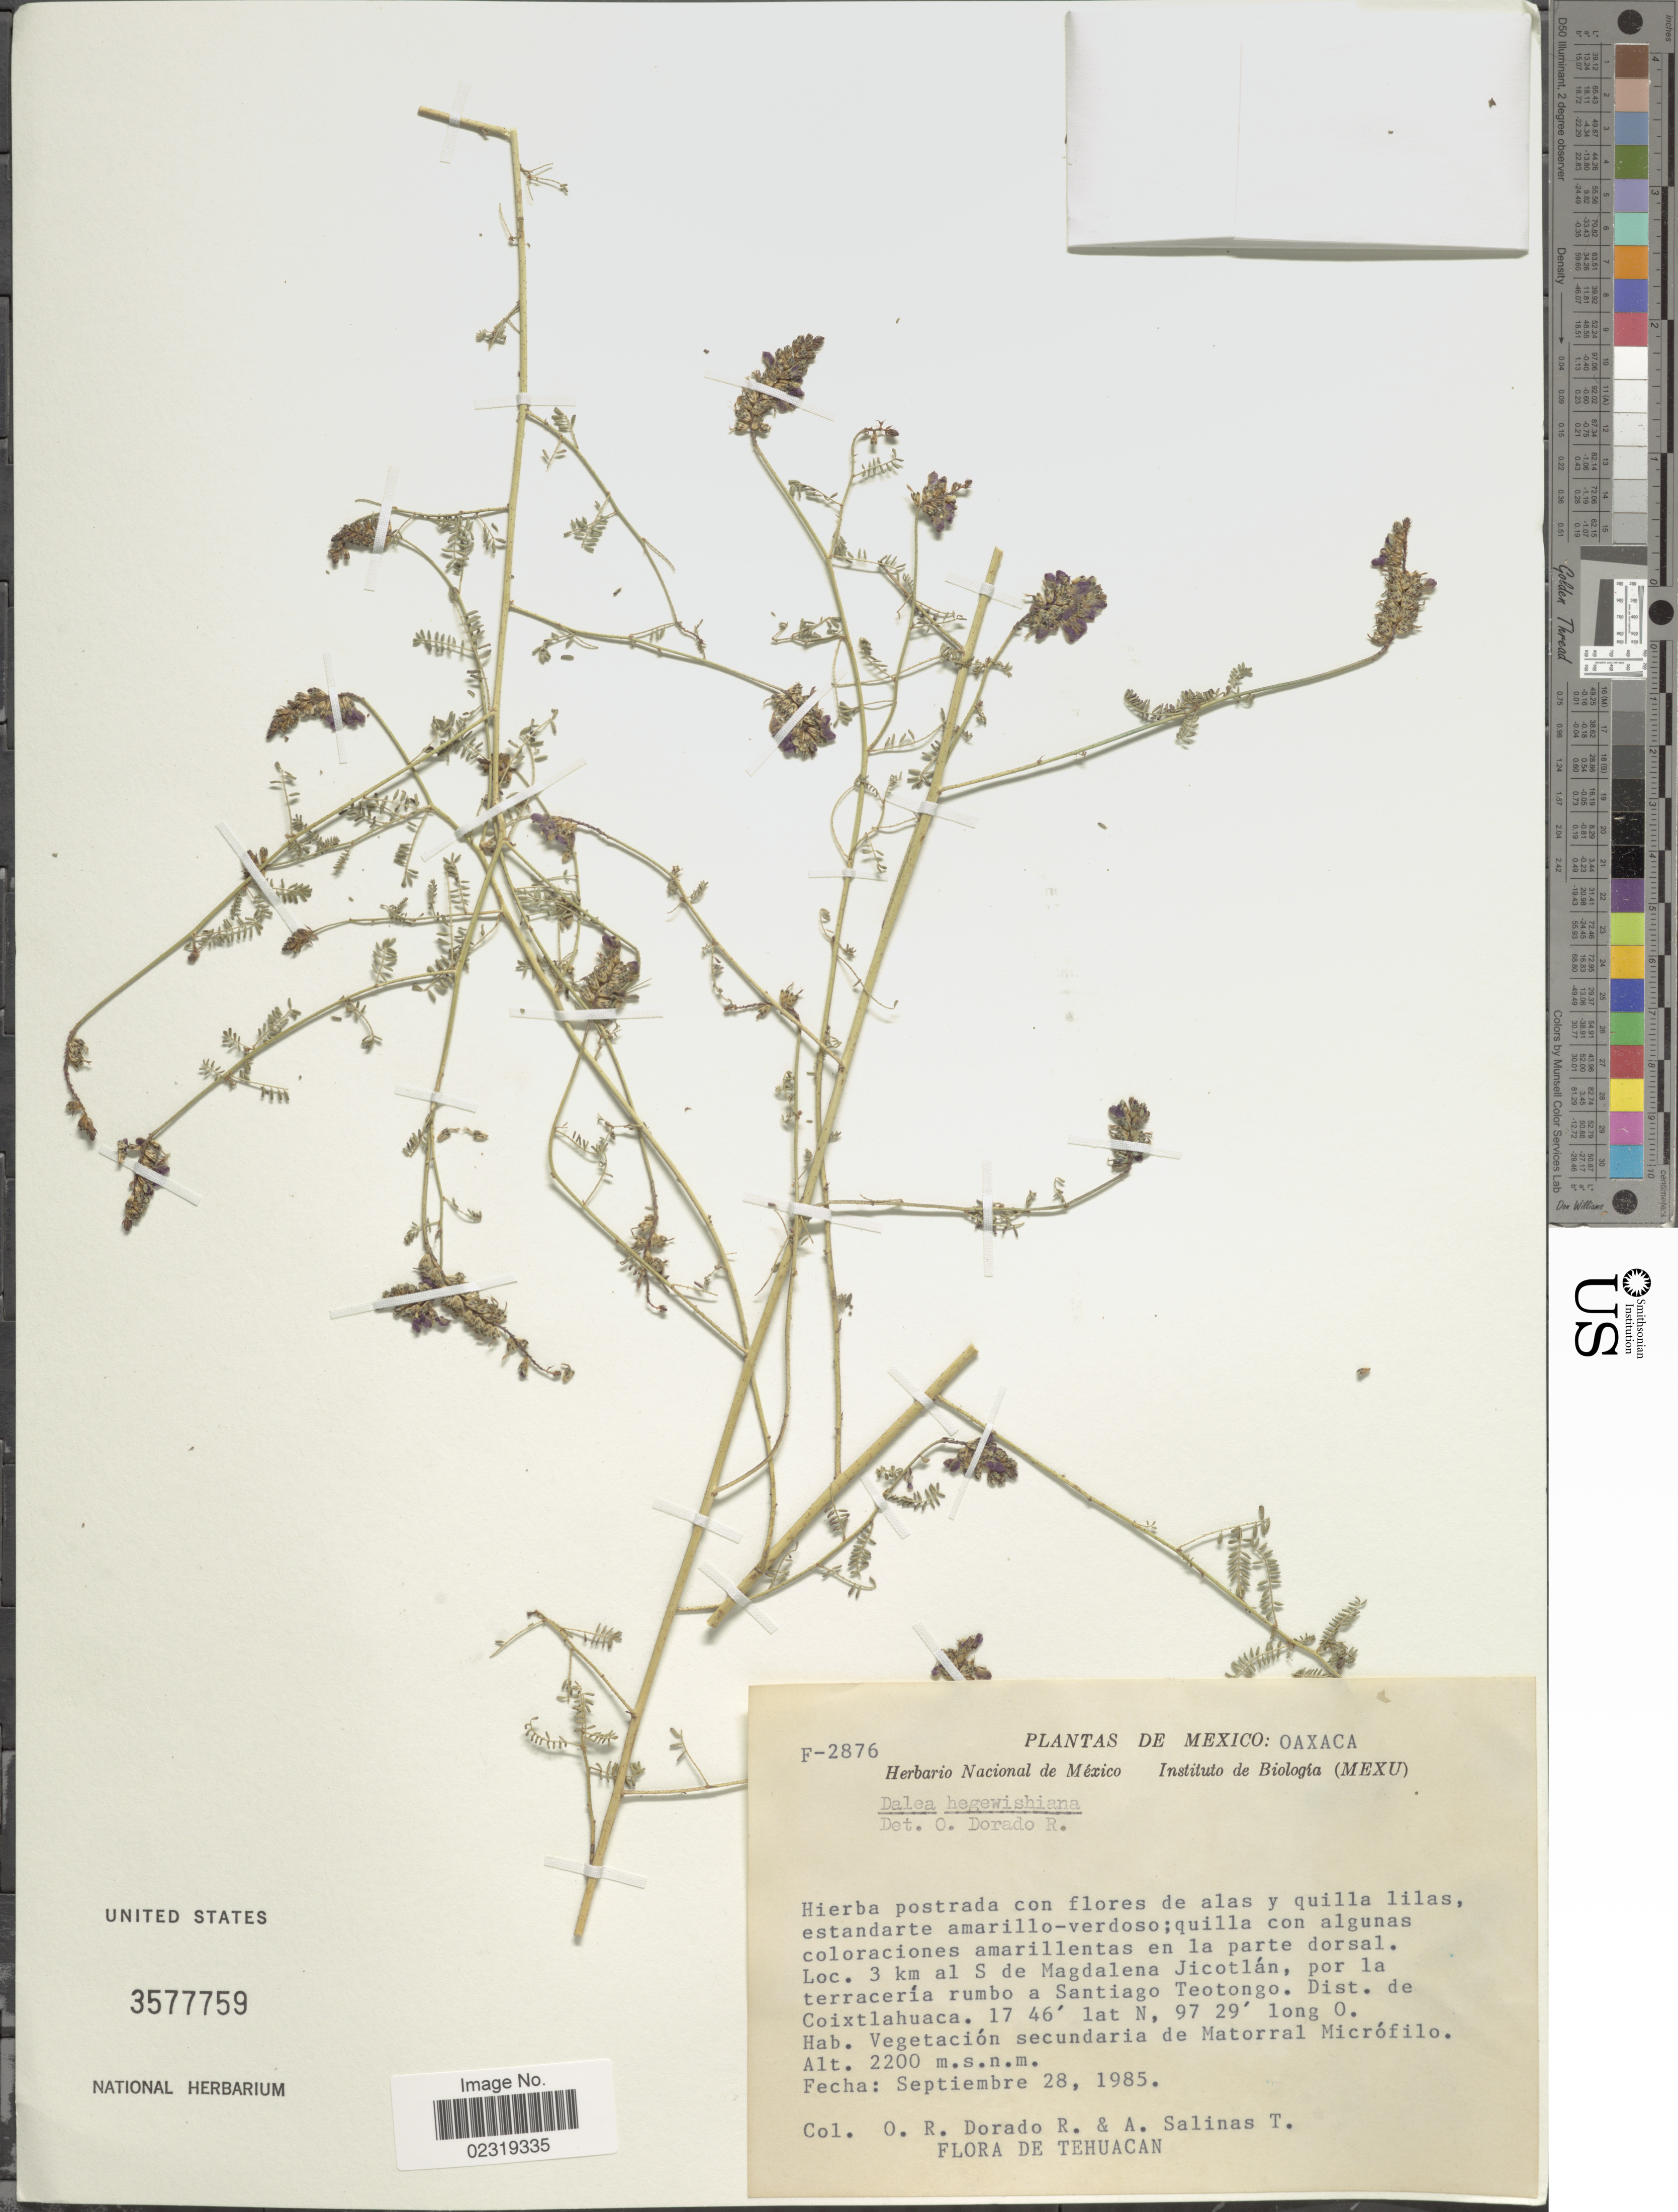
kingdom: Plantae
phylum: Tracheophyta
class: Magnoliopsida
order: Fabales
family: Fabaceae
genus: Dalea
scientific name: Dalea hegewischiana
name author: Steud.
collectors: O. R. Dorado & A. Salinas T.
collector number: F-2876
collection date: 1985-09-28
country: Mexico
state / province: Oaxaca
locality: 3 km al S de Magdalena Jicotlán, por la terracería rumbo a Santiago Teotongo. Dist. de Coixtlahuaca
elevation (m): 2200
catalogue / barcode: US 3577759